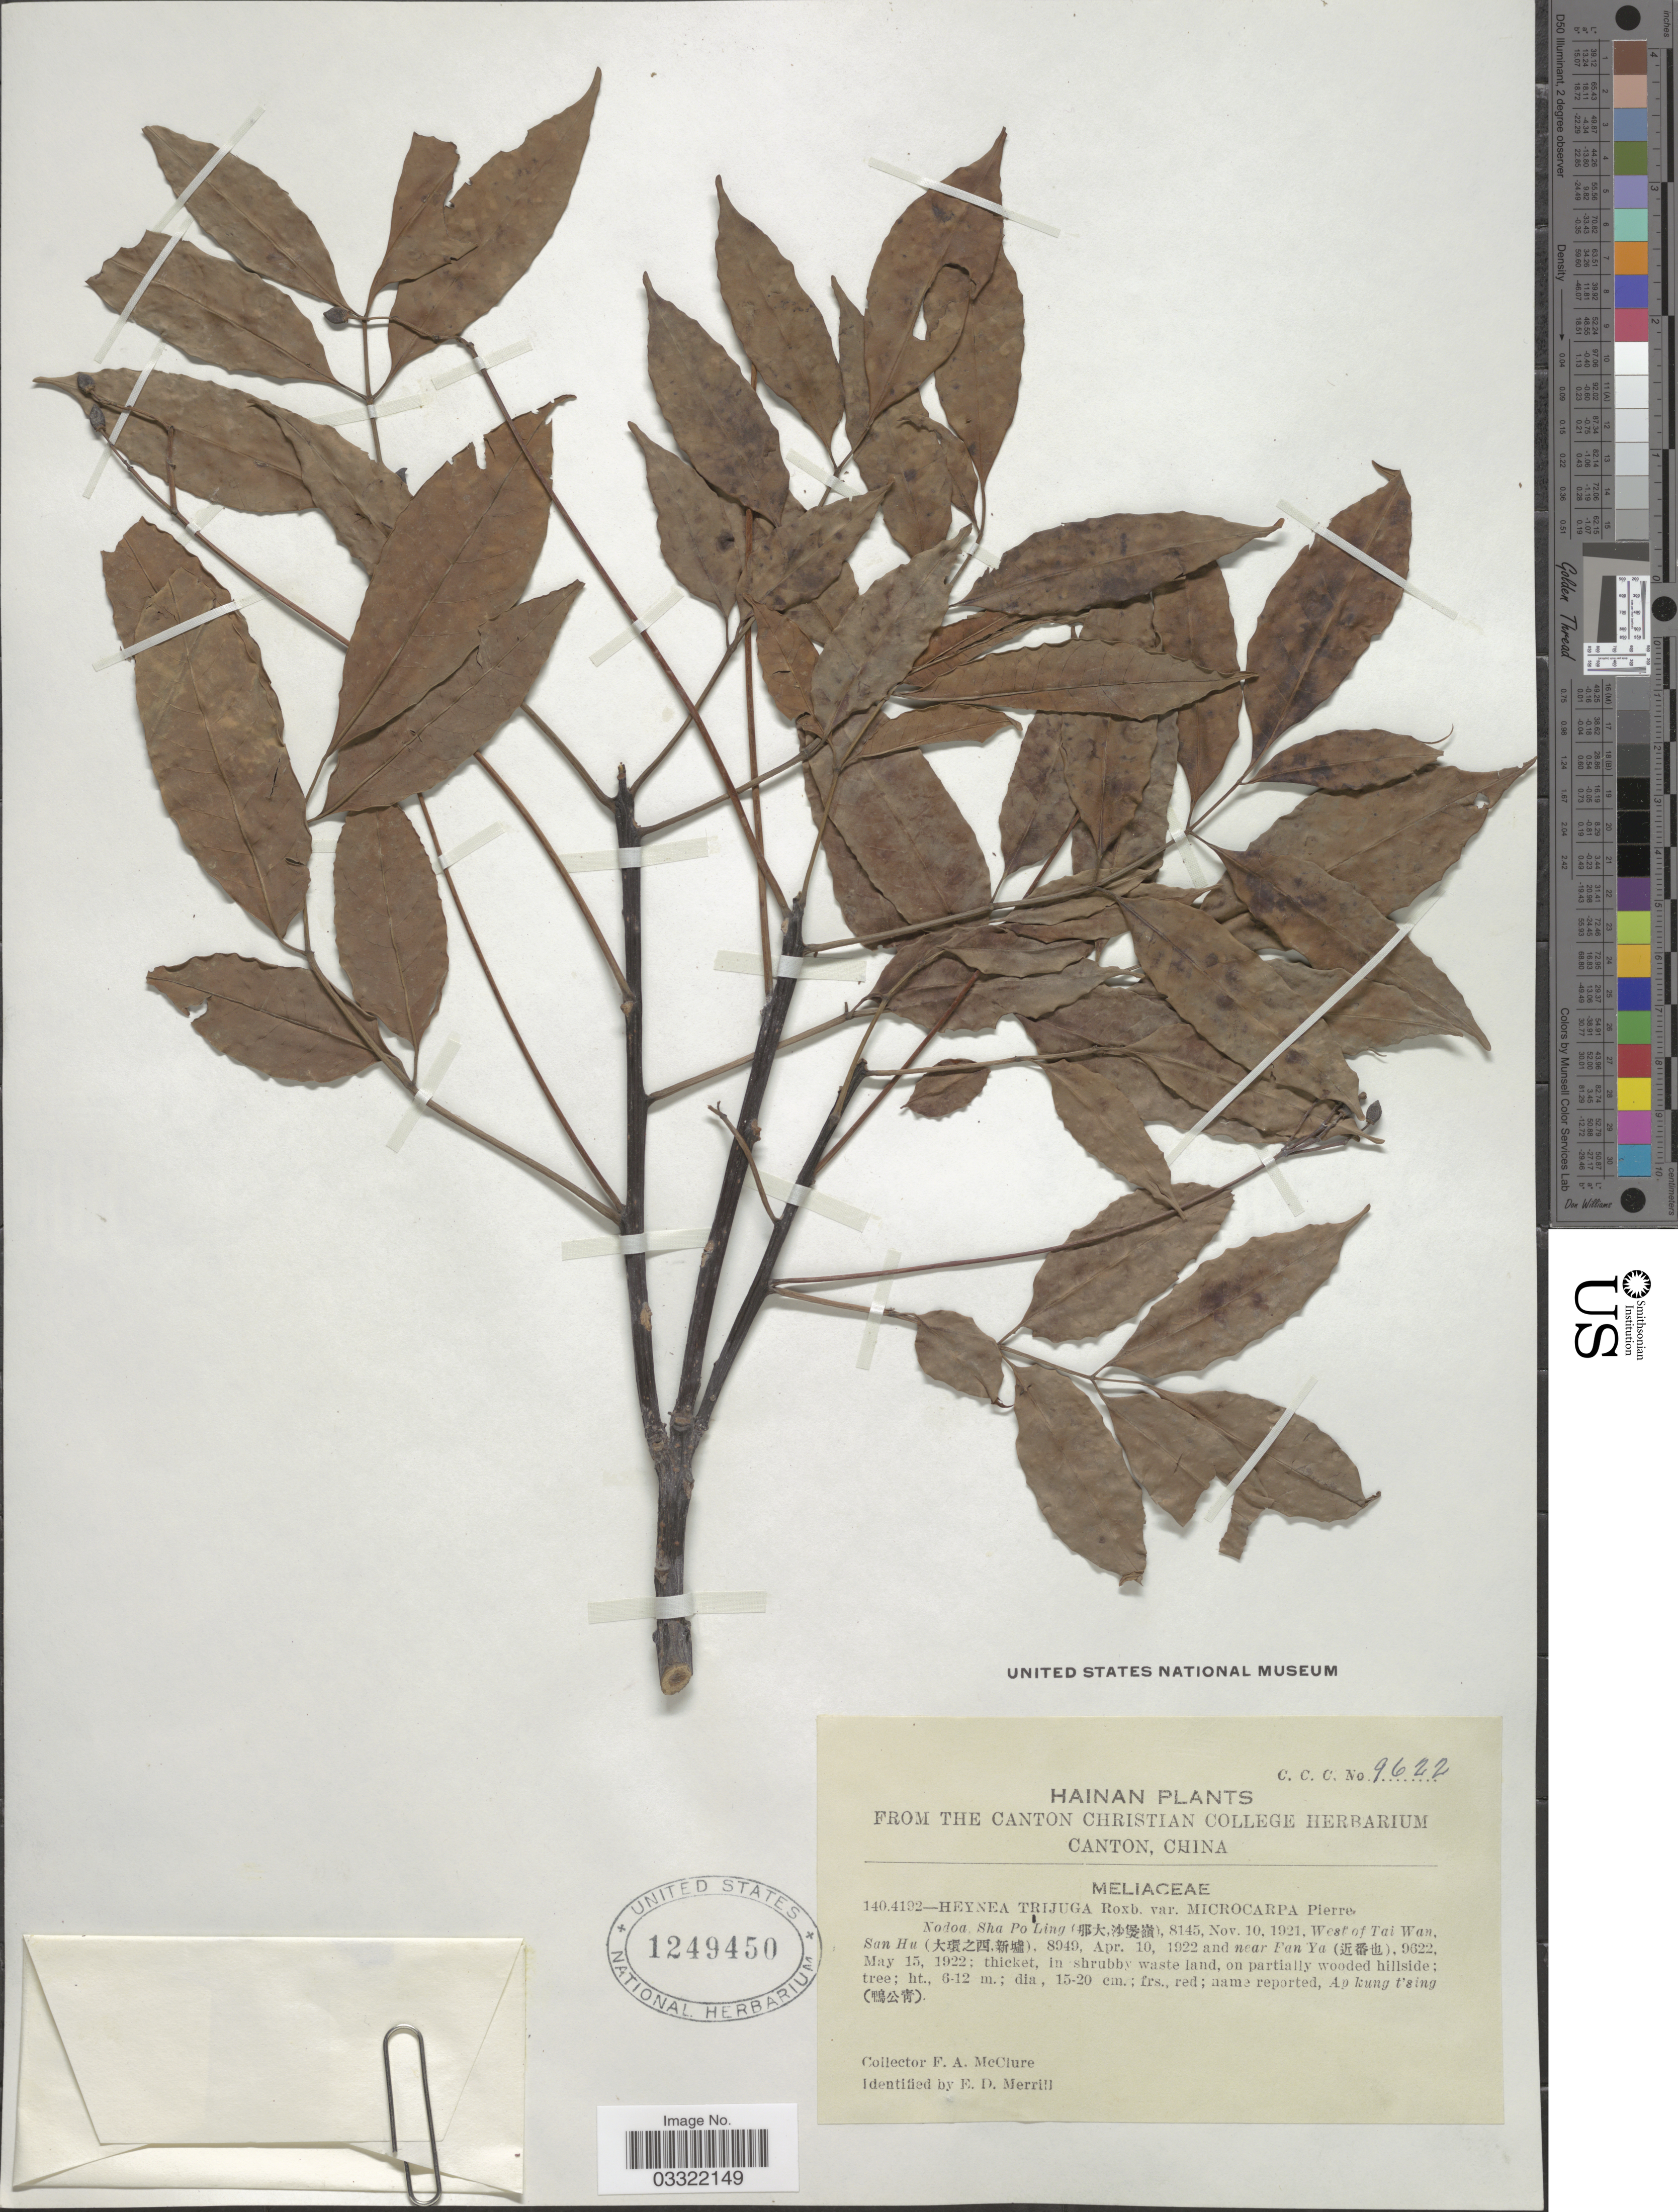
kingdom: Plantae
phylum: Tracheophyta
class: Magnoliopsida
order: Sapindales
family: Meliaceae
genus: Heynea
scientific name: Heynea trijuga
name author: Roxb.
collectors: F. A. McClure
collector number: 9622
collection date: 1922-05-15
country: China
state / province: Hainan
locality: Near Fan Ya (X).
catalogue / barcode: US 1249450